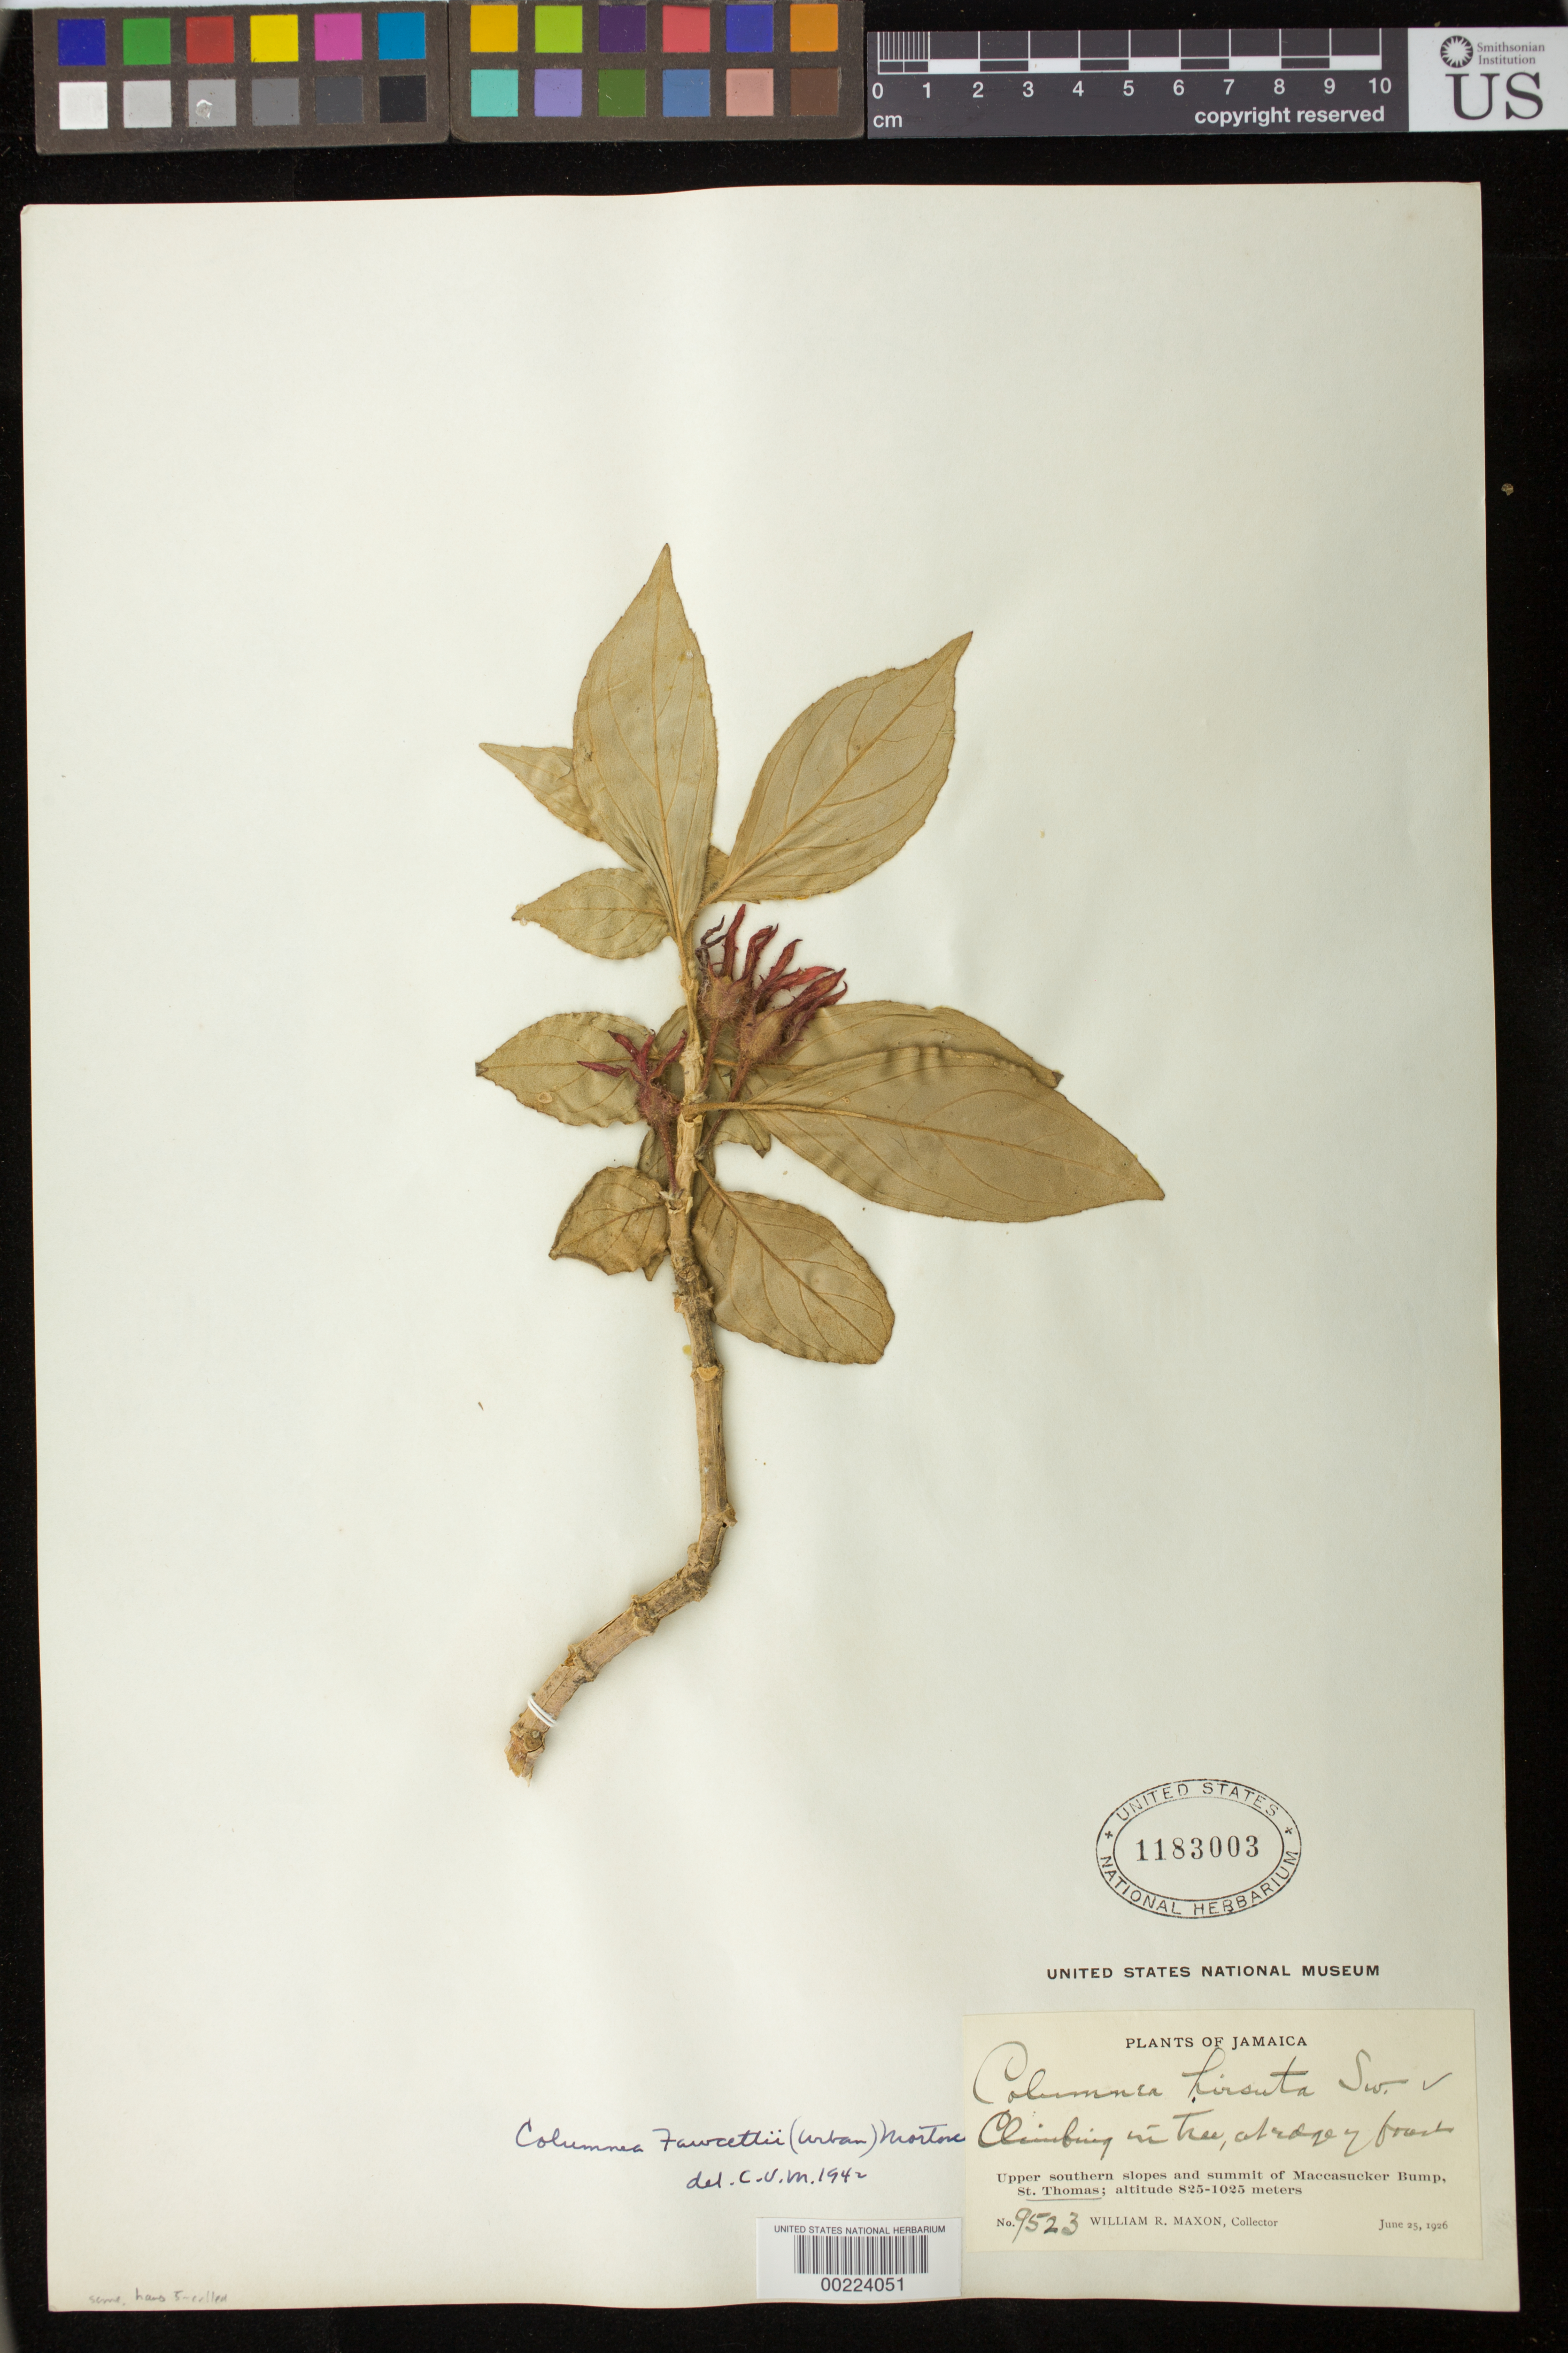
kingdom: Plantae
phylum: Tracheophyta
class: Magnoliopsida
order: Lamiales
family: Gesneriaceae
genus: Columnea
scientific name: Columnea fawcettii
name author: (Urb.) C.V. Morton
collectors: W. R. Maxon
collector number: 9523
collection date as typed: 25 Jun 1926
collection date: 1926-06-25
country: Jamaica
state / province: Saint Thomas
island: Jamaica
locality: Upper southern slopes and summit of Maccasucker Bump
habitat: At edge of forest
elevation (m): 825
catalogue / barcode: US 1183003